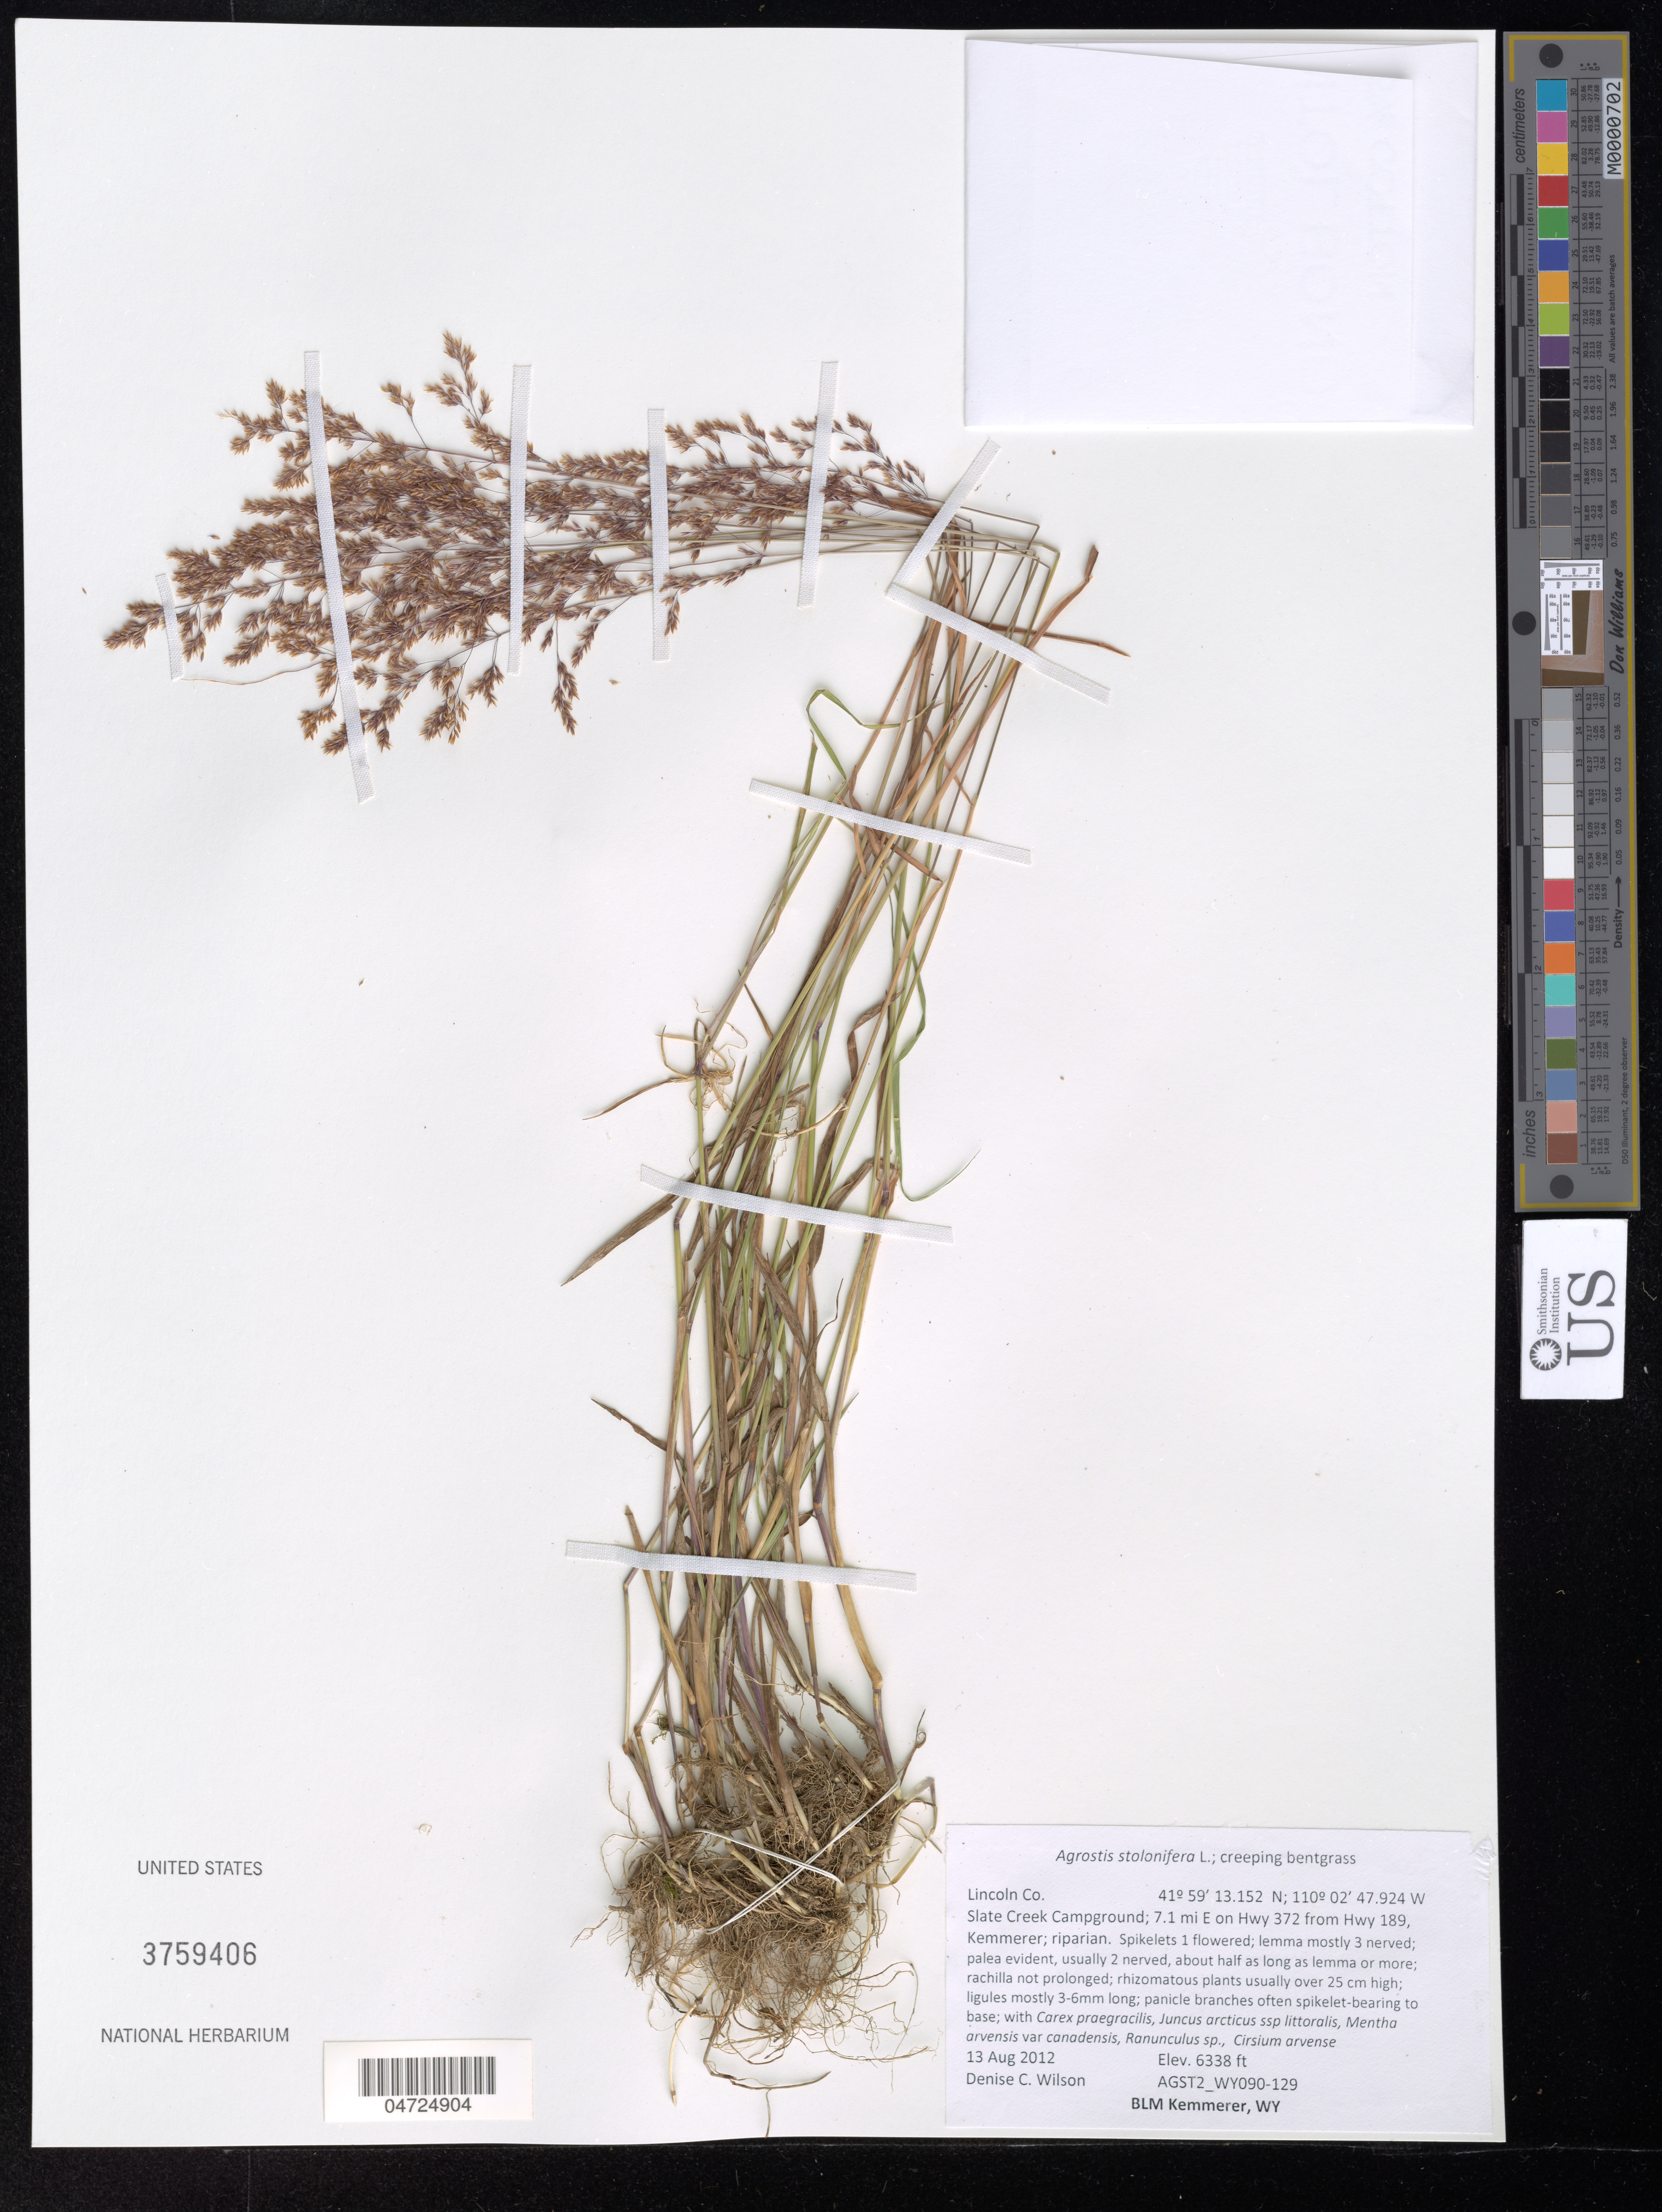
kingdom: Plantae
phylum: Tracheophyta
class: Liliopsida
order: Poales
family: Poaceae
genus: Agrostis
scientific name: Agrostis stolonifera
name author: L.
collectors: D. Wilson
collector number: AGST2_WY090-129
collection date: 2012-08-13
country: United States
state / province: Wyoming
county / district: Lincoln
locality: Lincoln Co. Slate Creek Campground; 7.1 mi E on Hwy 372 from Hwy 189, Kemmerer.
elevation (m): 1932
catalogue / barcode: US 3759406